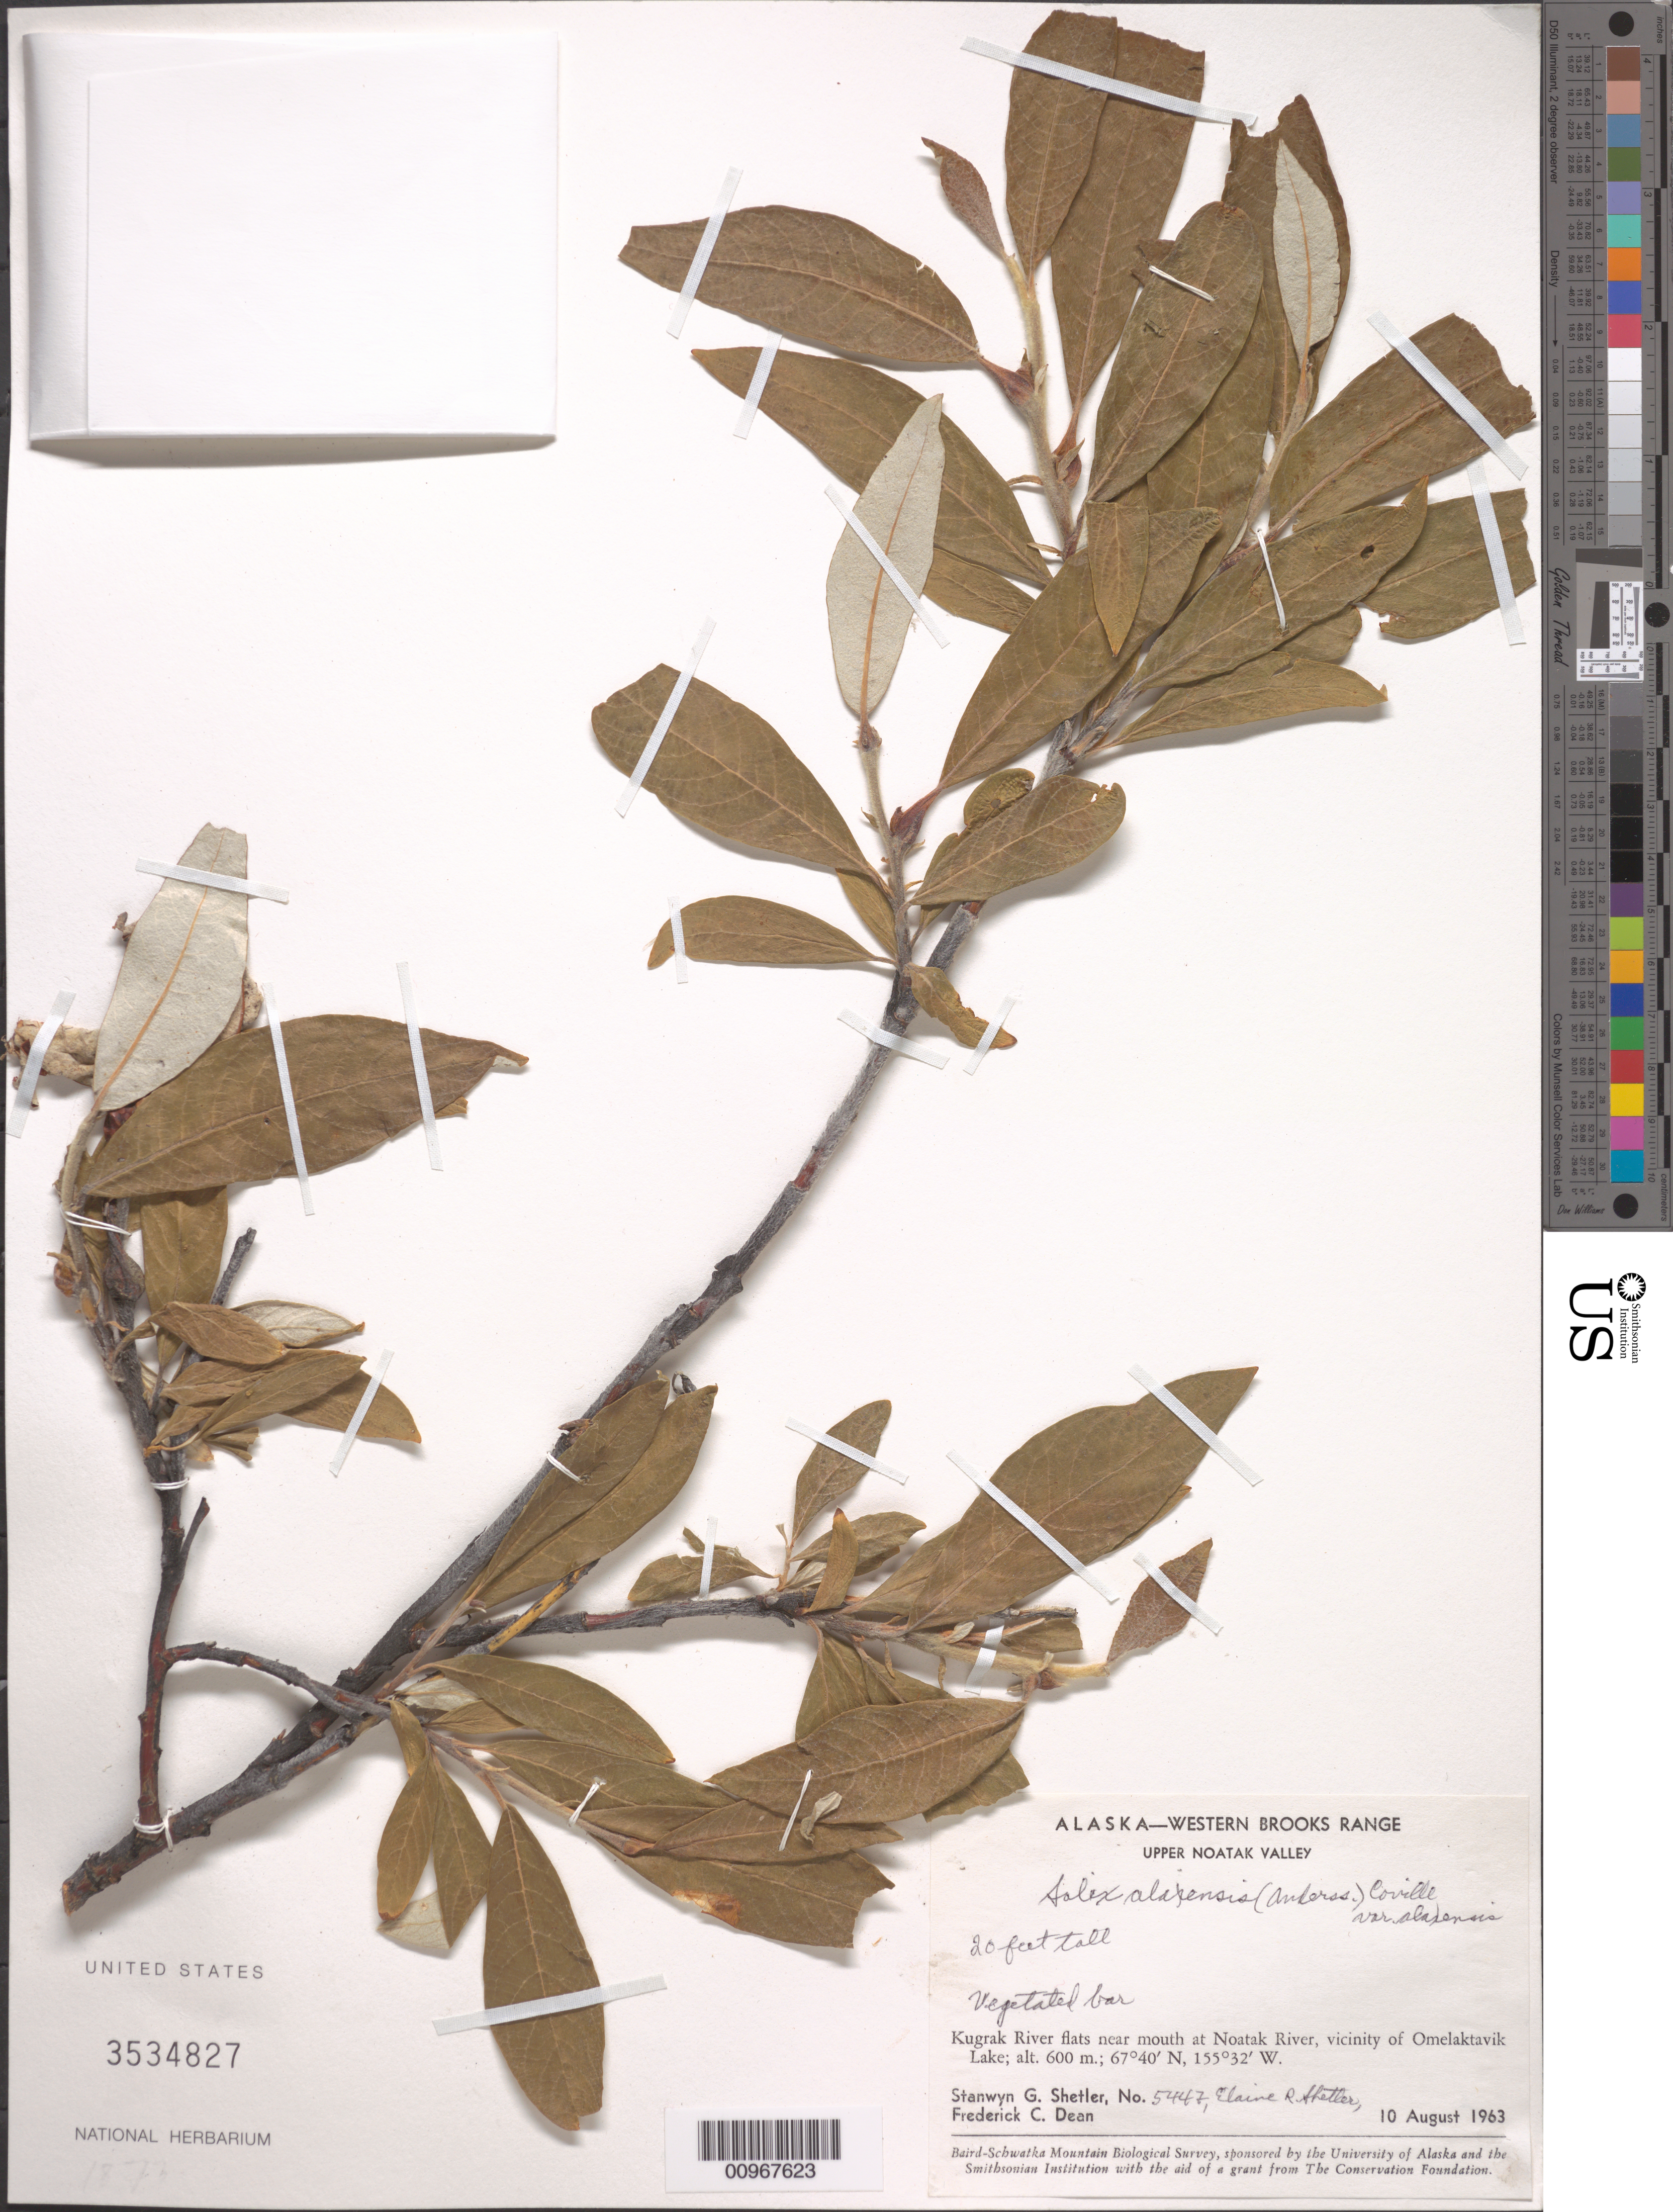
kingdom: Plantae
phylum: Tracheophyta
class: Magnoliopsida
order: Malpighiales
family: Salicaceae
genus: Salix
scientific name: Salix alaxensis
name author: (Andersson) Coville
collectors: S. Shetler, E. R. Shetler & F. C. Dean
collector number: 5447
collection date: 1963-08-10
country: United States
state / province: Alaska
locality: Western Brooks Range. Upper Noatak Valley. Kugrak River flats near mouth at Naotak River, vicinity of Omelaktavik Lake.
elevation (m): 600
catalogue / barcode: US 3534827